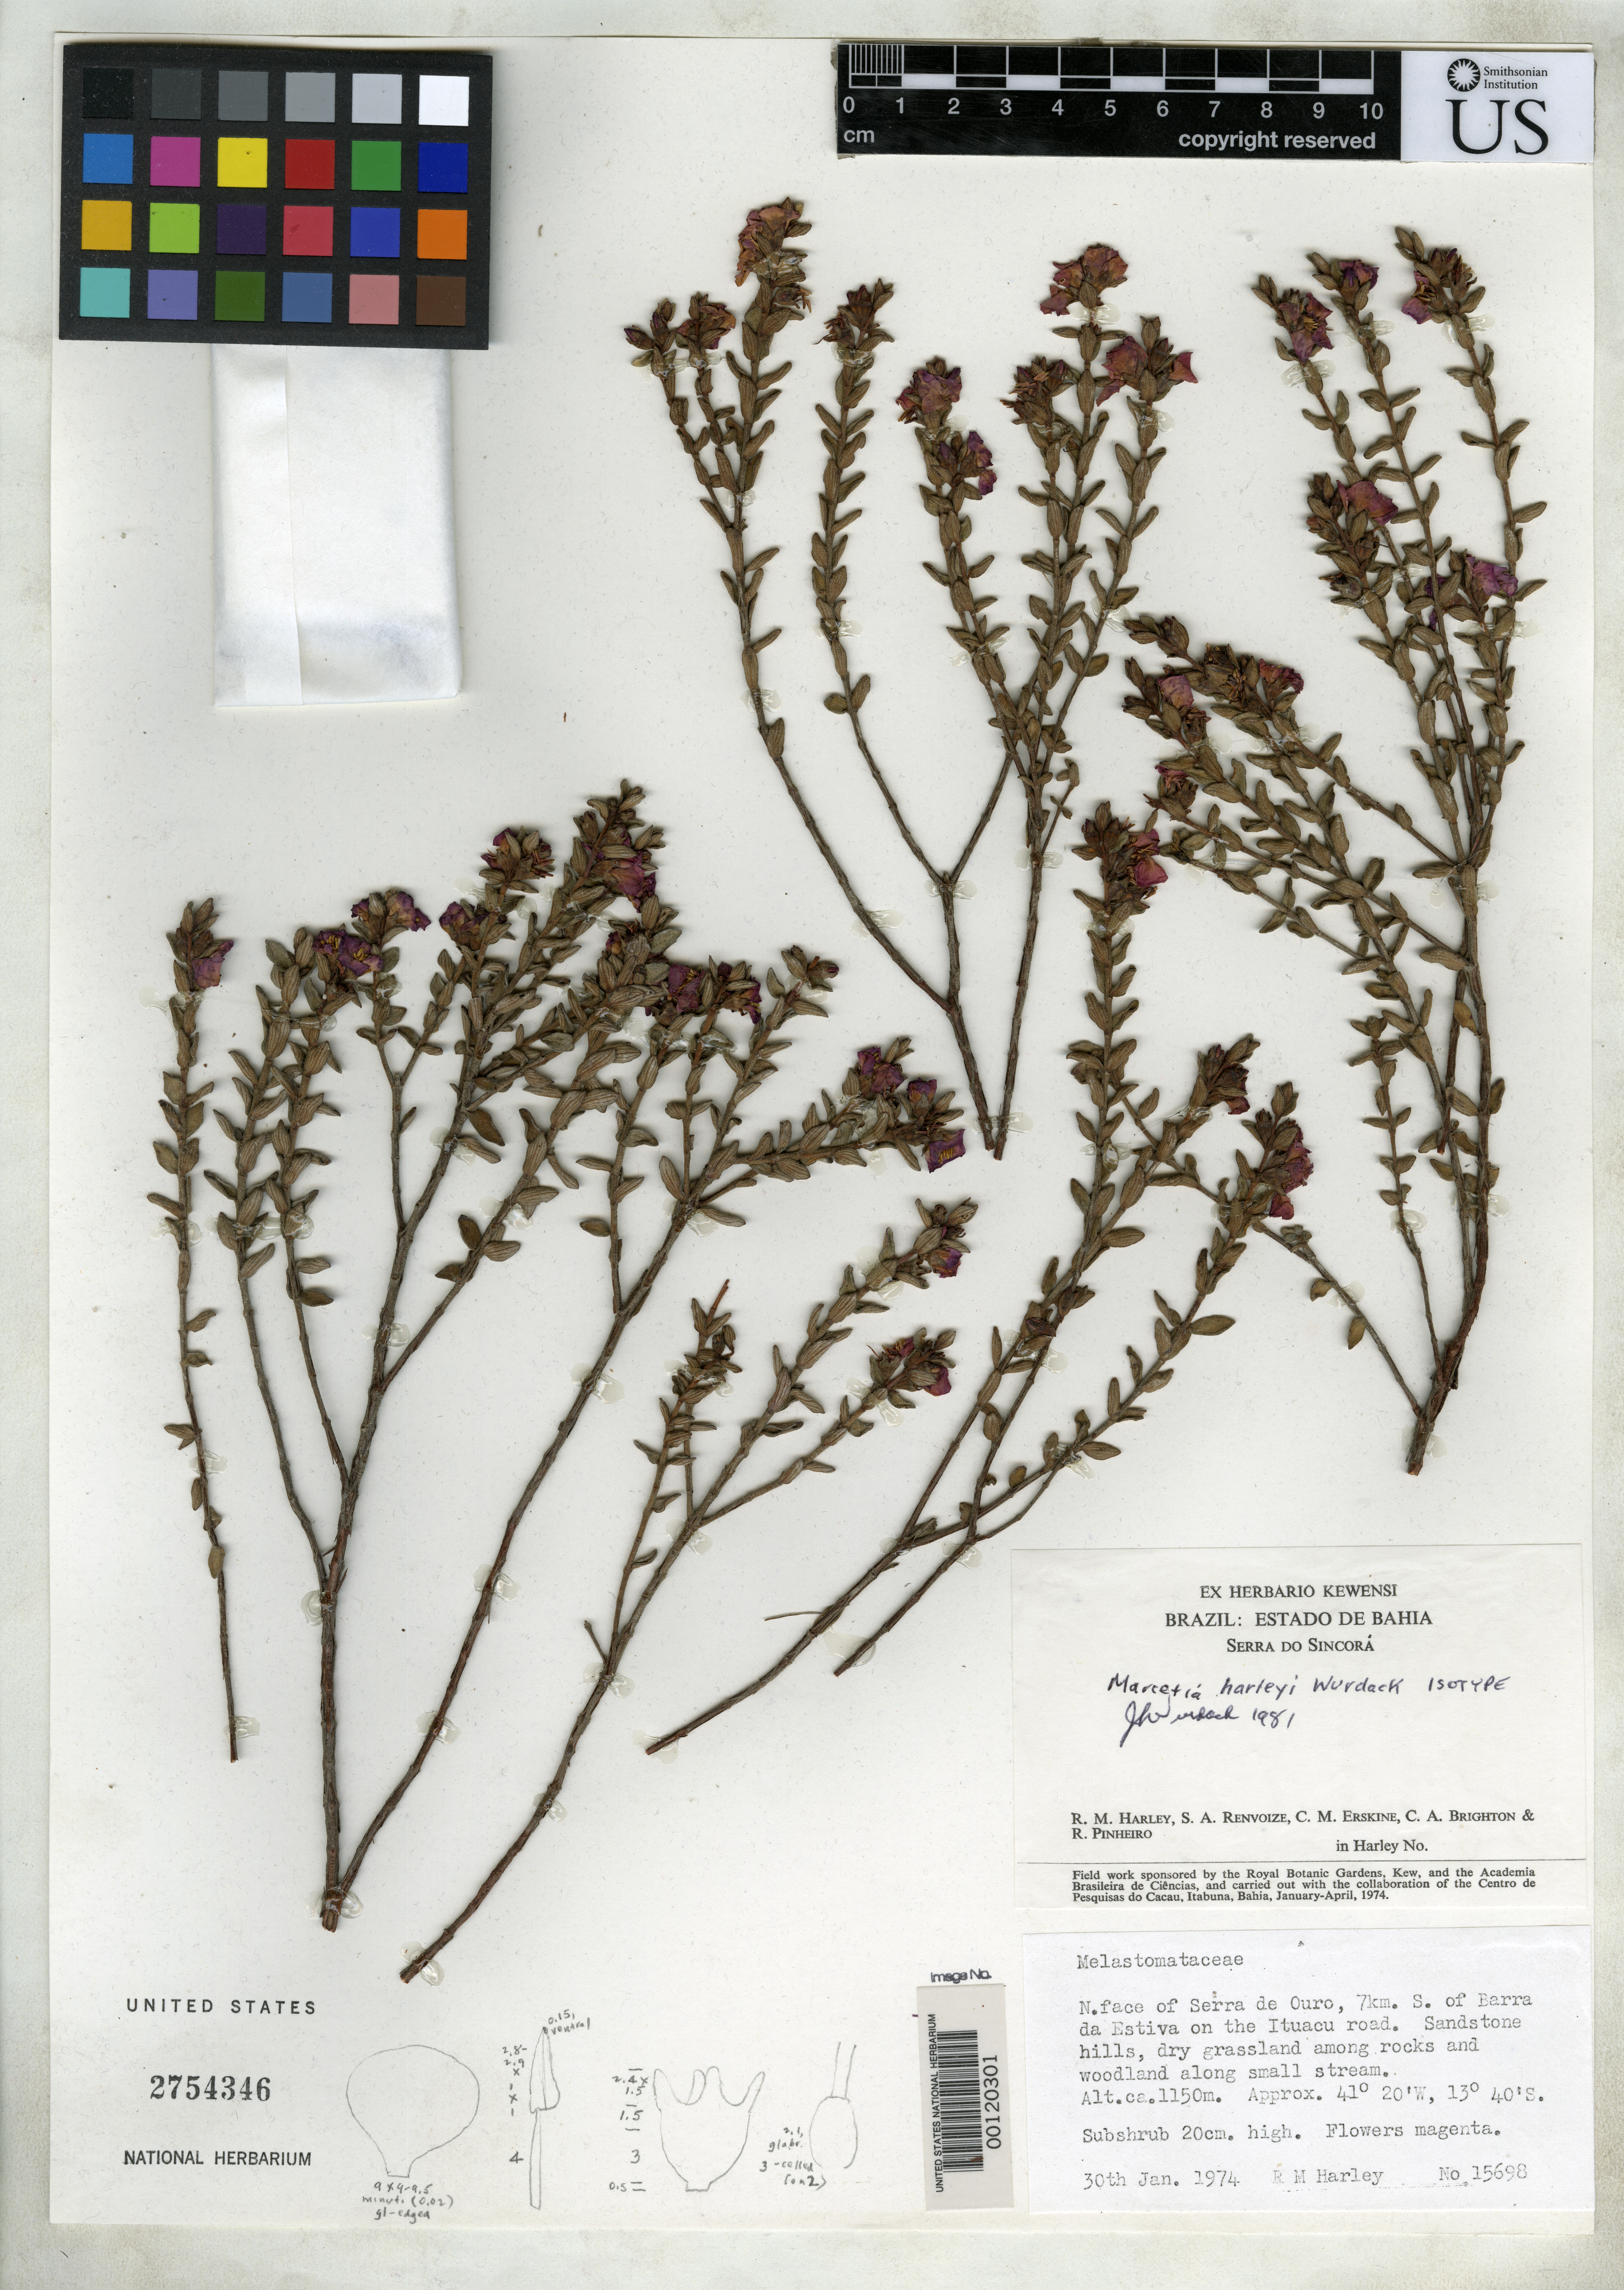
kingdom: Plantae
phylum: Tracheophyta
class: Magnoliopsida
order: Myrtales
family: Melastomataceae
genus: Marcetia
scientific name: Marcetia harleyi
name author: Wurdack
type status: Isotype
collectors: R. M. Harley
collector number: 15698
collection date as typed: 30 Jan 1974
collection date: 1974-01-30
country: Brazil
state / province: Bahia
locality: Serra de Ouro, 7 km. south of Barra da Estiva.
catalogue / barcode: US 2754346